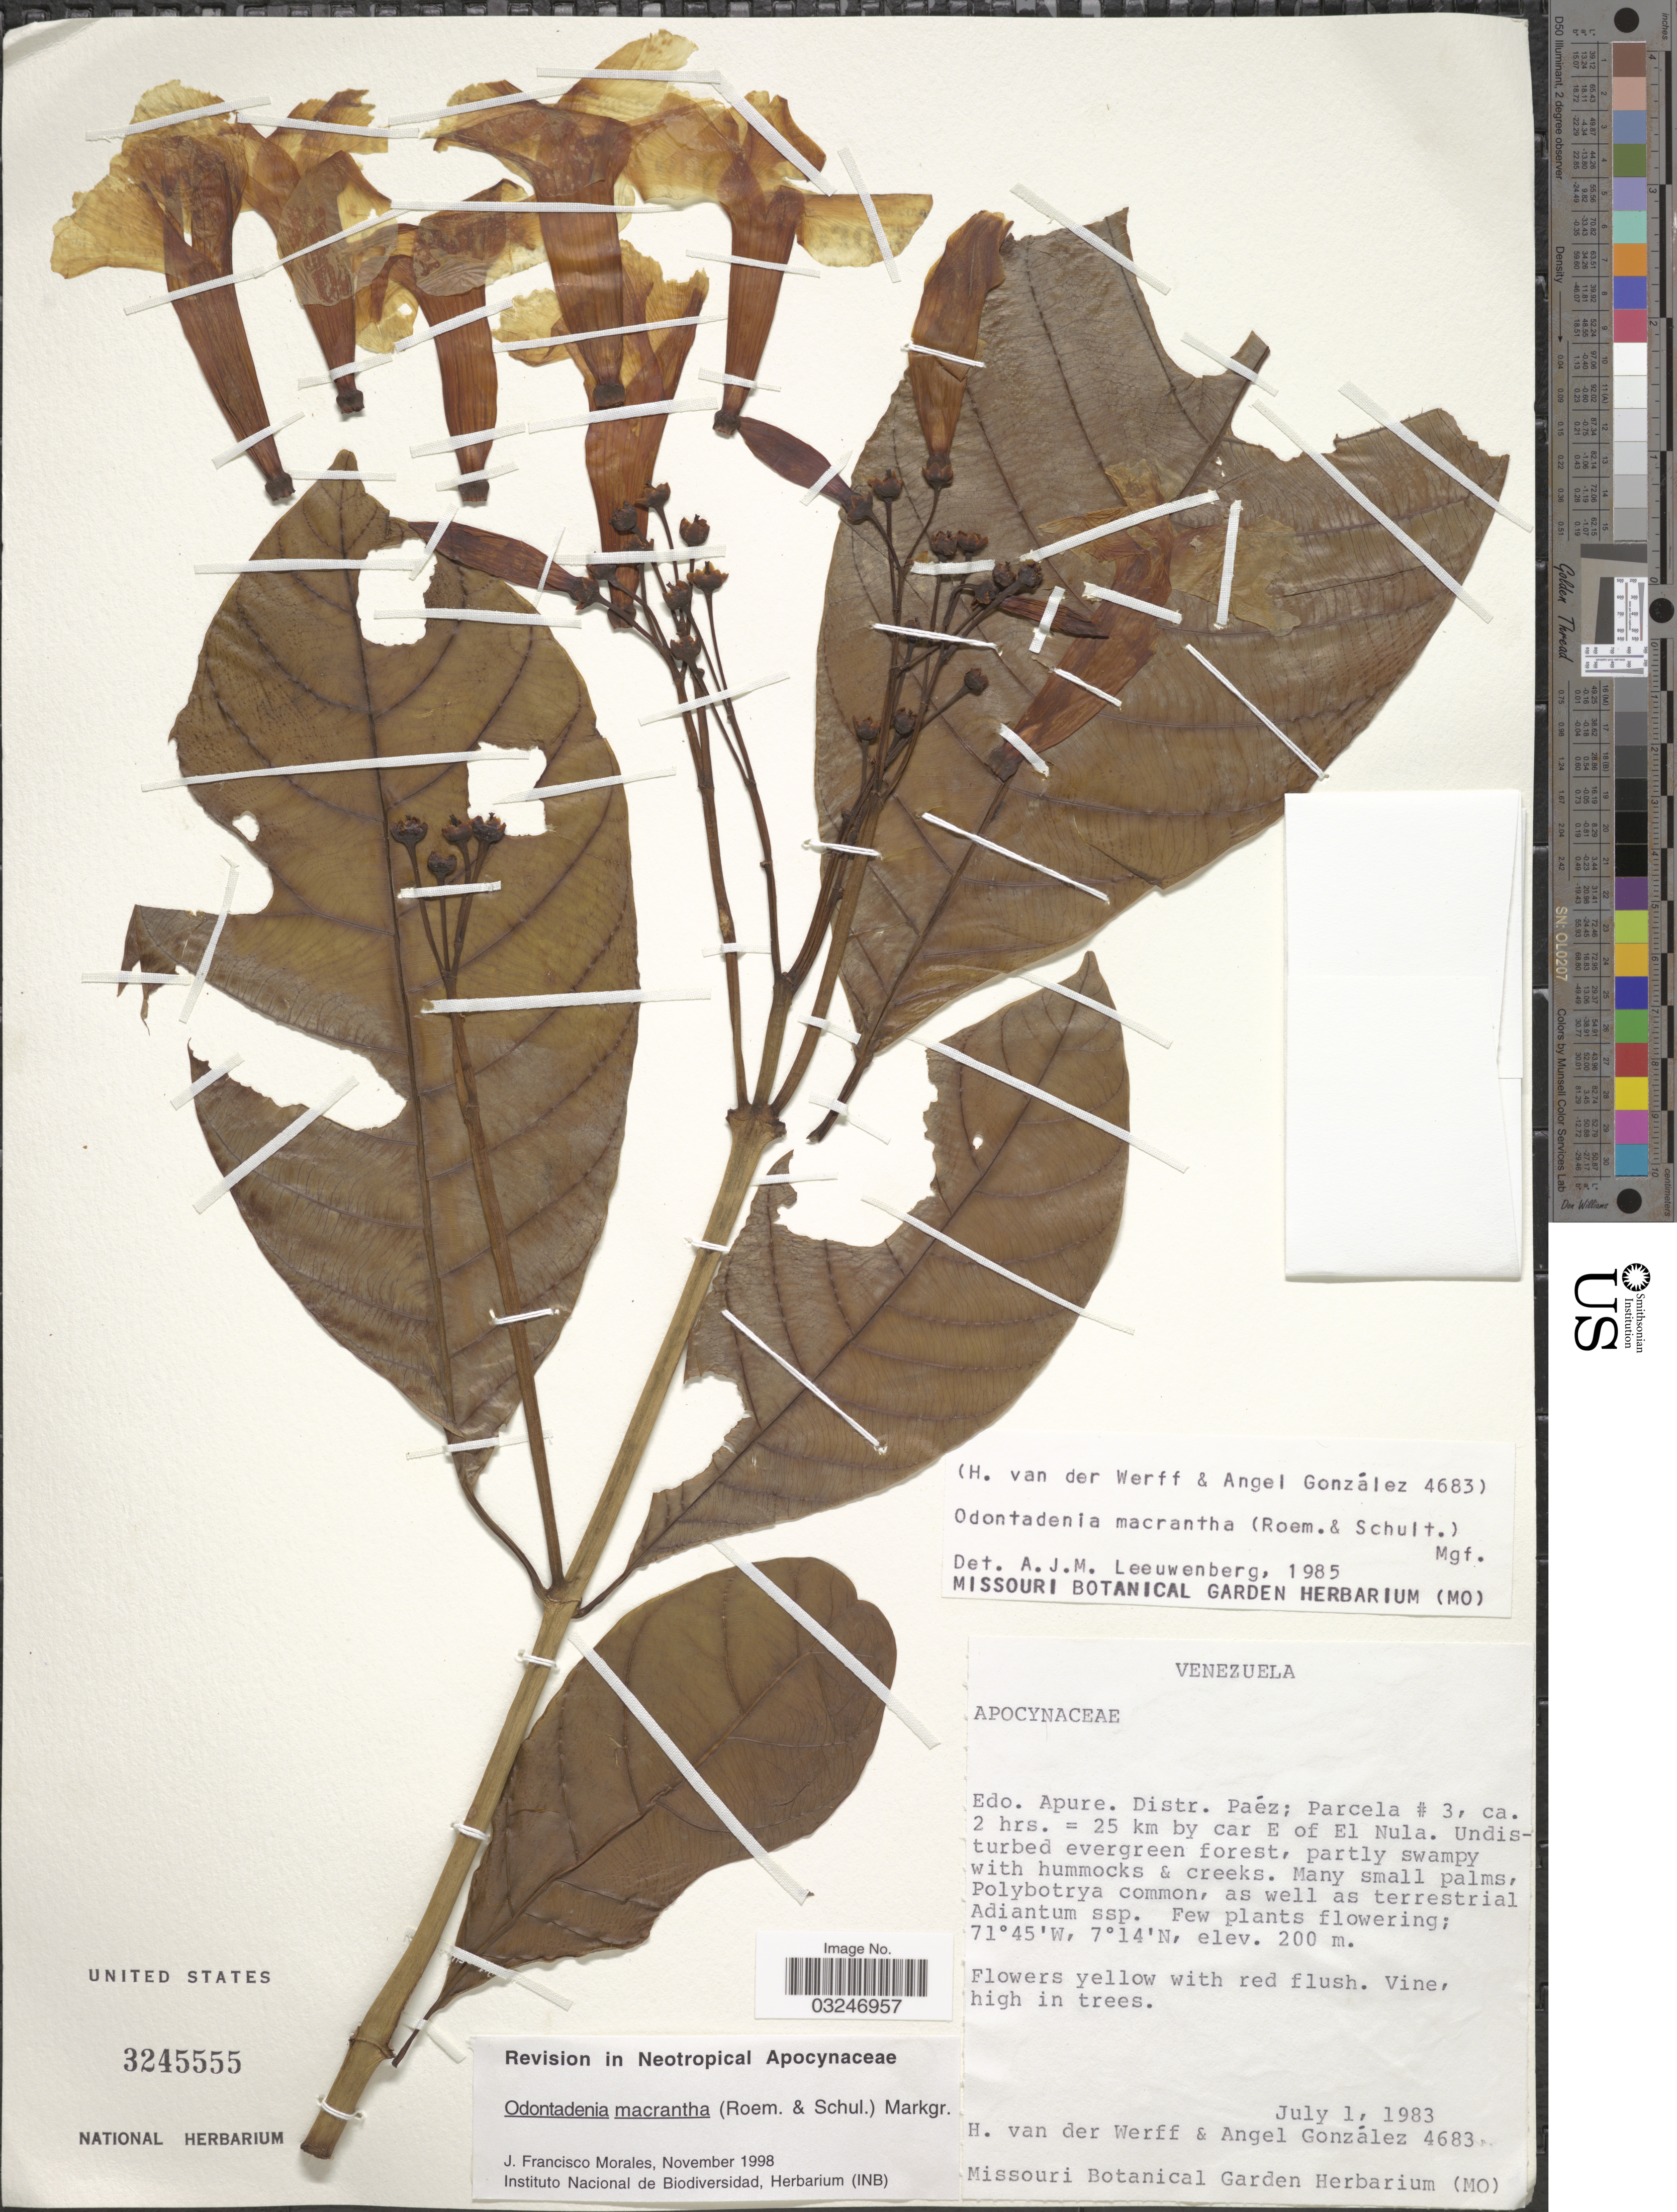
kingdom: Plantae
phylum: Tracheophyta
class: Magnoliopsida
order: Gentianales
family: Apocynaceae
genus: Odontadenia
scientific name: Odontadenia macrantha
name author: (Roem. & Schult.) Markgr.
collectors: H. van der Werff & A. C. González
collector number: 4683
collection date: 1983-07-01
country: Venezuela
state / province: Apure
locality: Distr. Paéz; Parcela # 3, ca. 2 hrs. = 25 km by car E of El Nula.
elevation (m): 200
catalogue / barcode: US 3245555